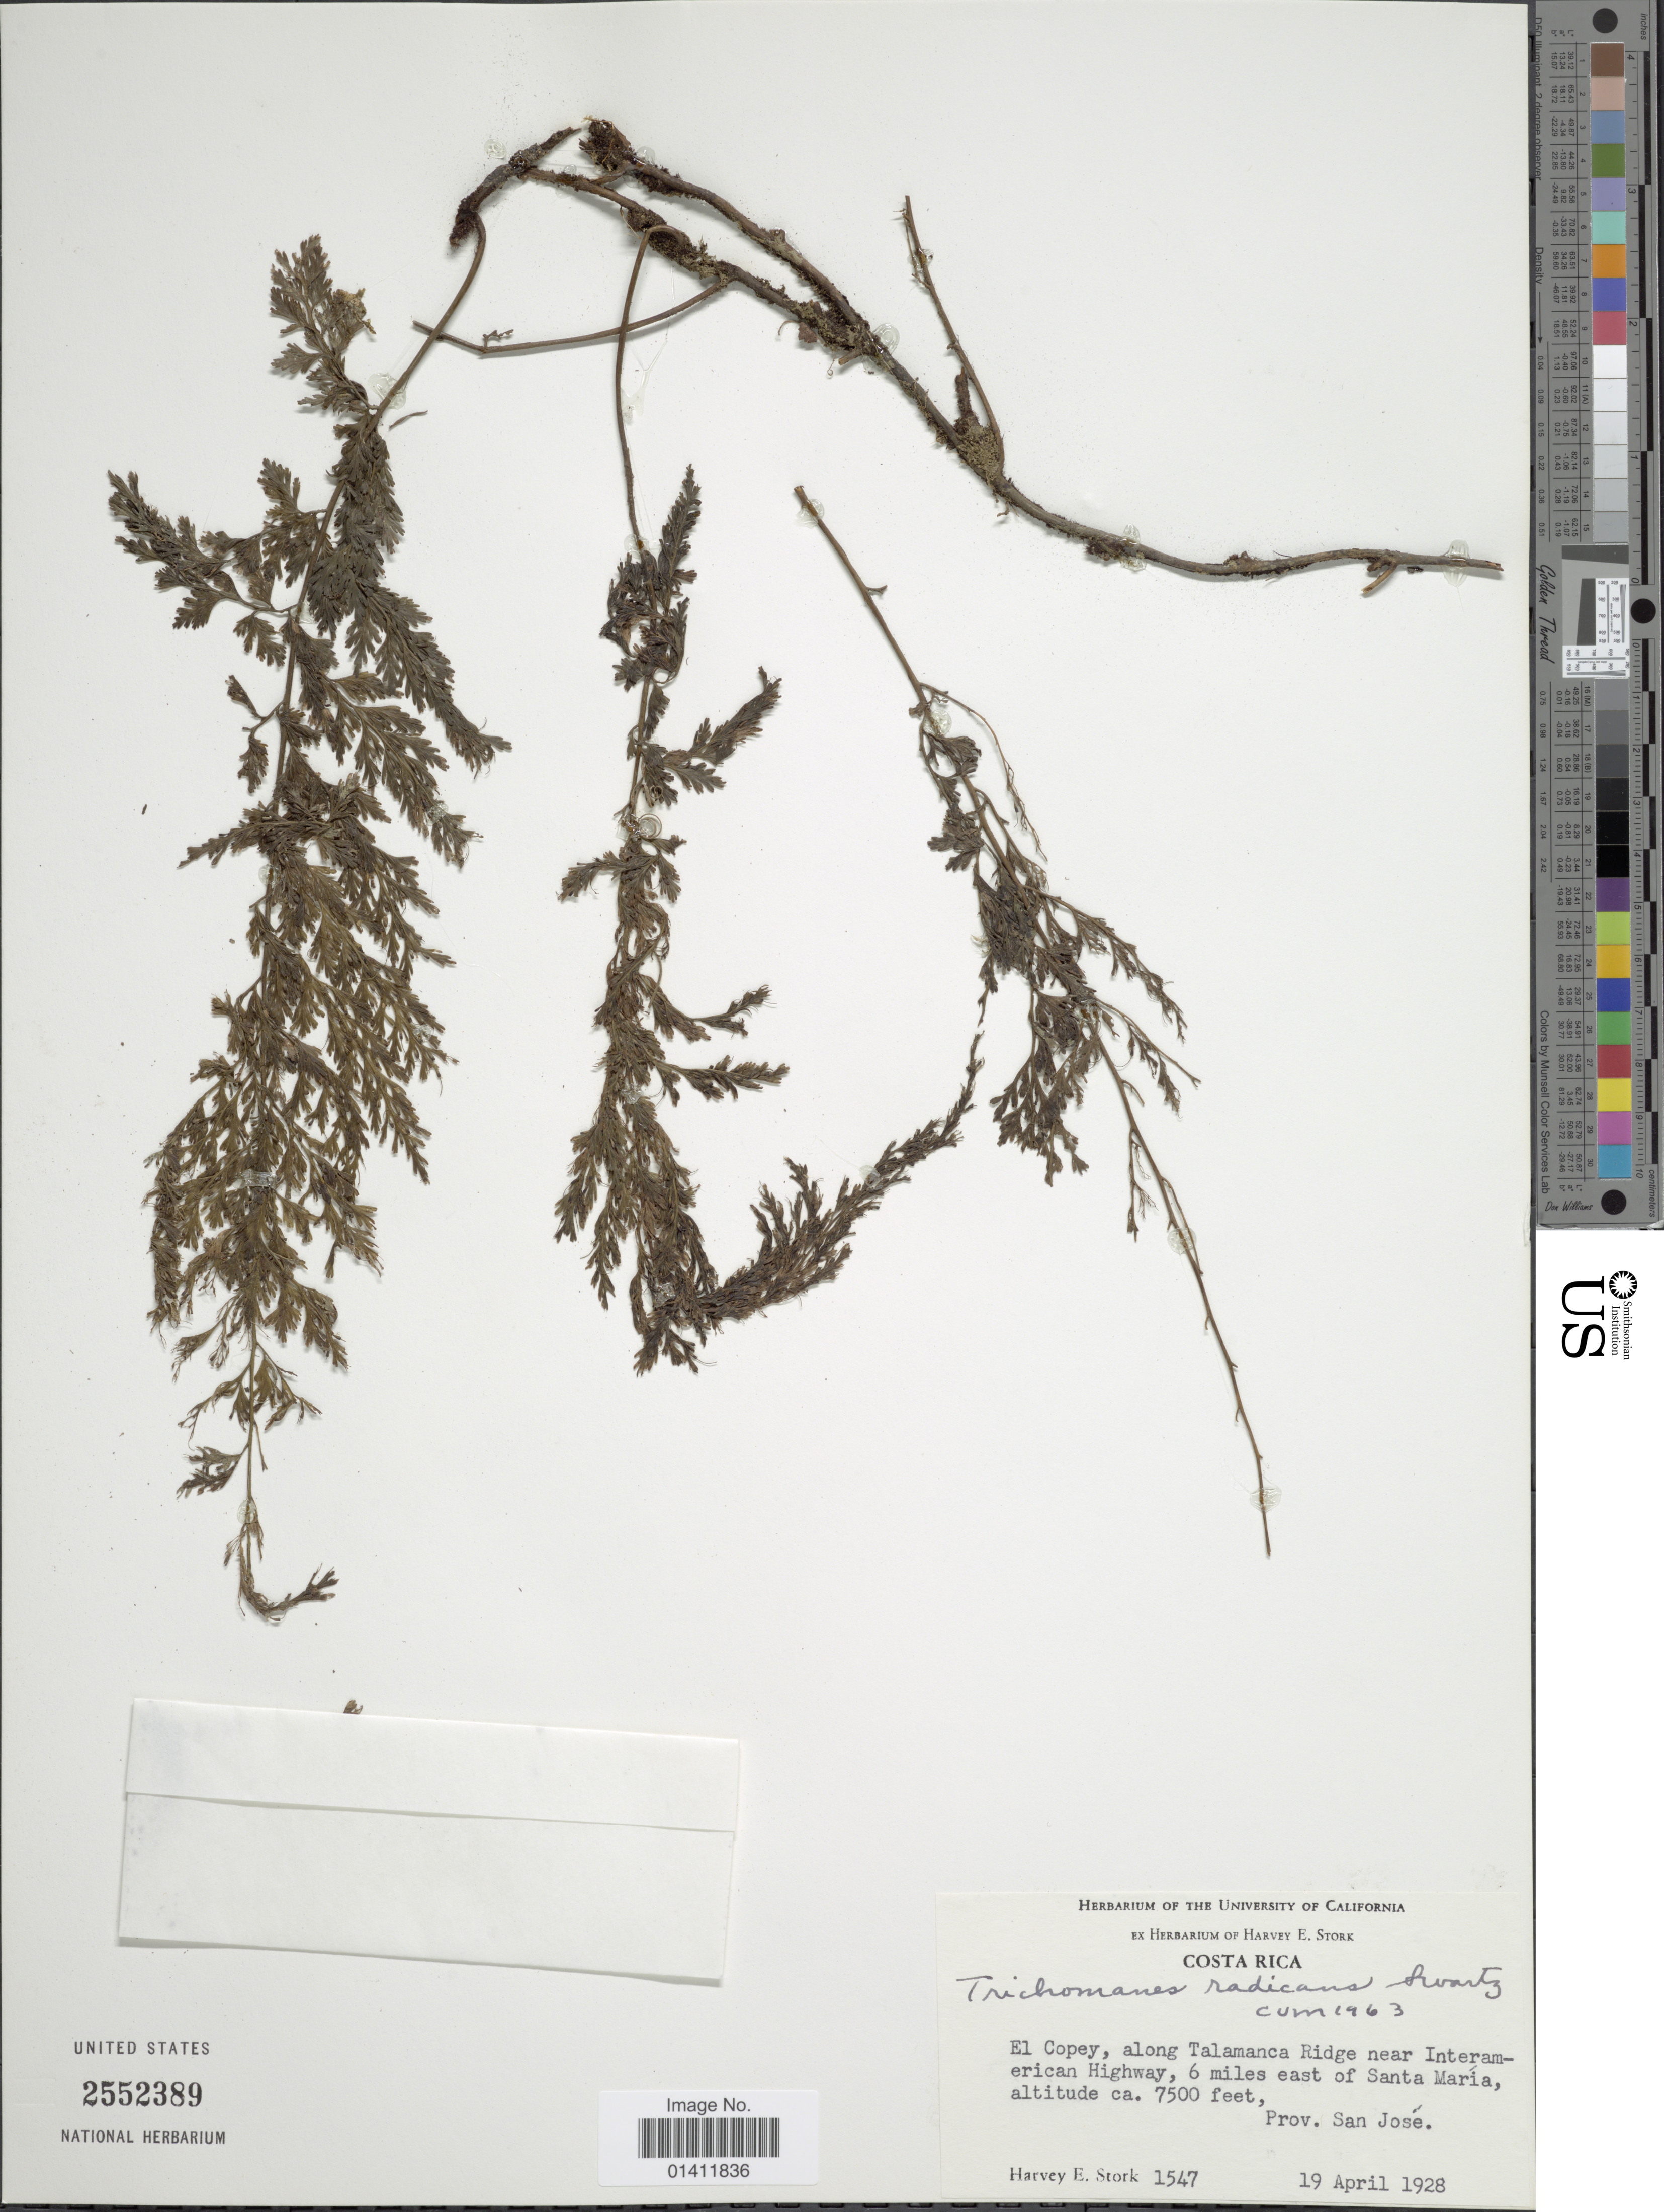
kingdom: Plantae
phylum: Tracheophyta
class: Polypodiopsida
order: Hymenophyllales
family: Hymenophyllaceae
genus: Vandenboschia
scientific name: Vandenboschia radicans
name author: (Sw.) Copel.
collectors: H. E. Stork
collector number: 1547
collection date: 1928-06-19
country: Costa Rica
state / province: San José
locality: El Copey, along Talamanca Ridge near Interamerican Highway, 6 miles east of Santa Maria.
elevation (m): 2286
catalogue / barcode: US 2552389